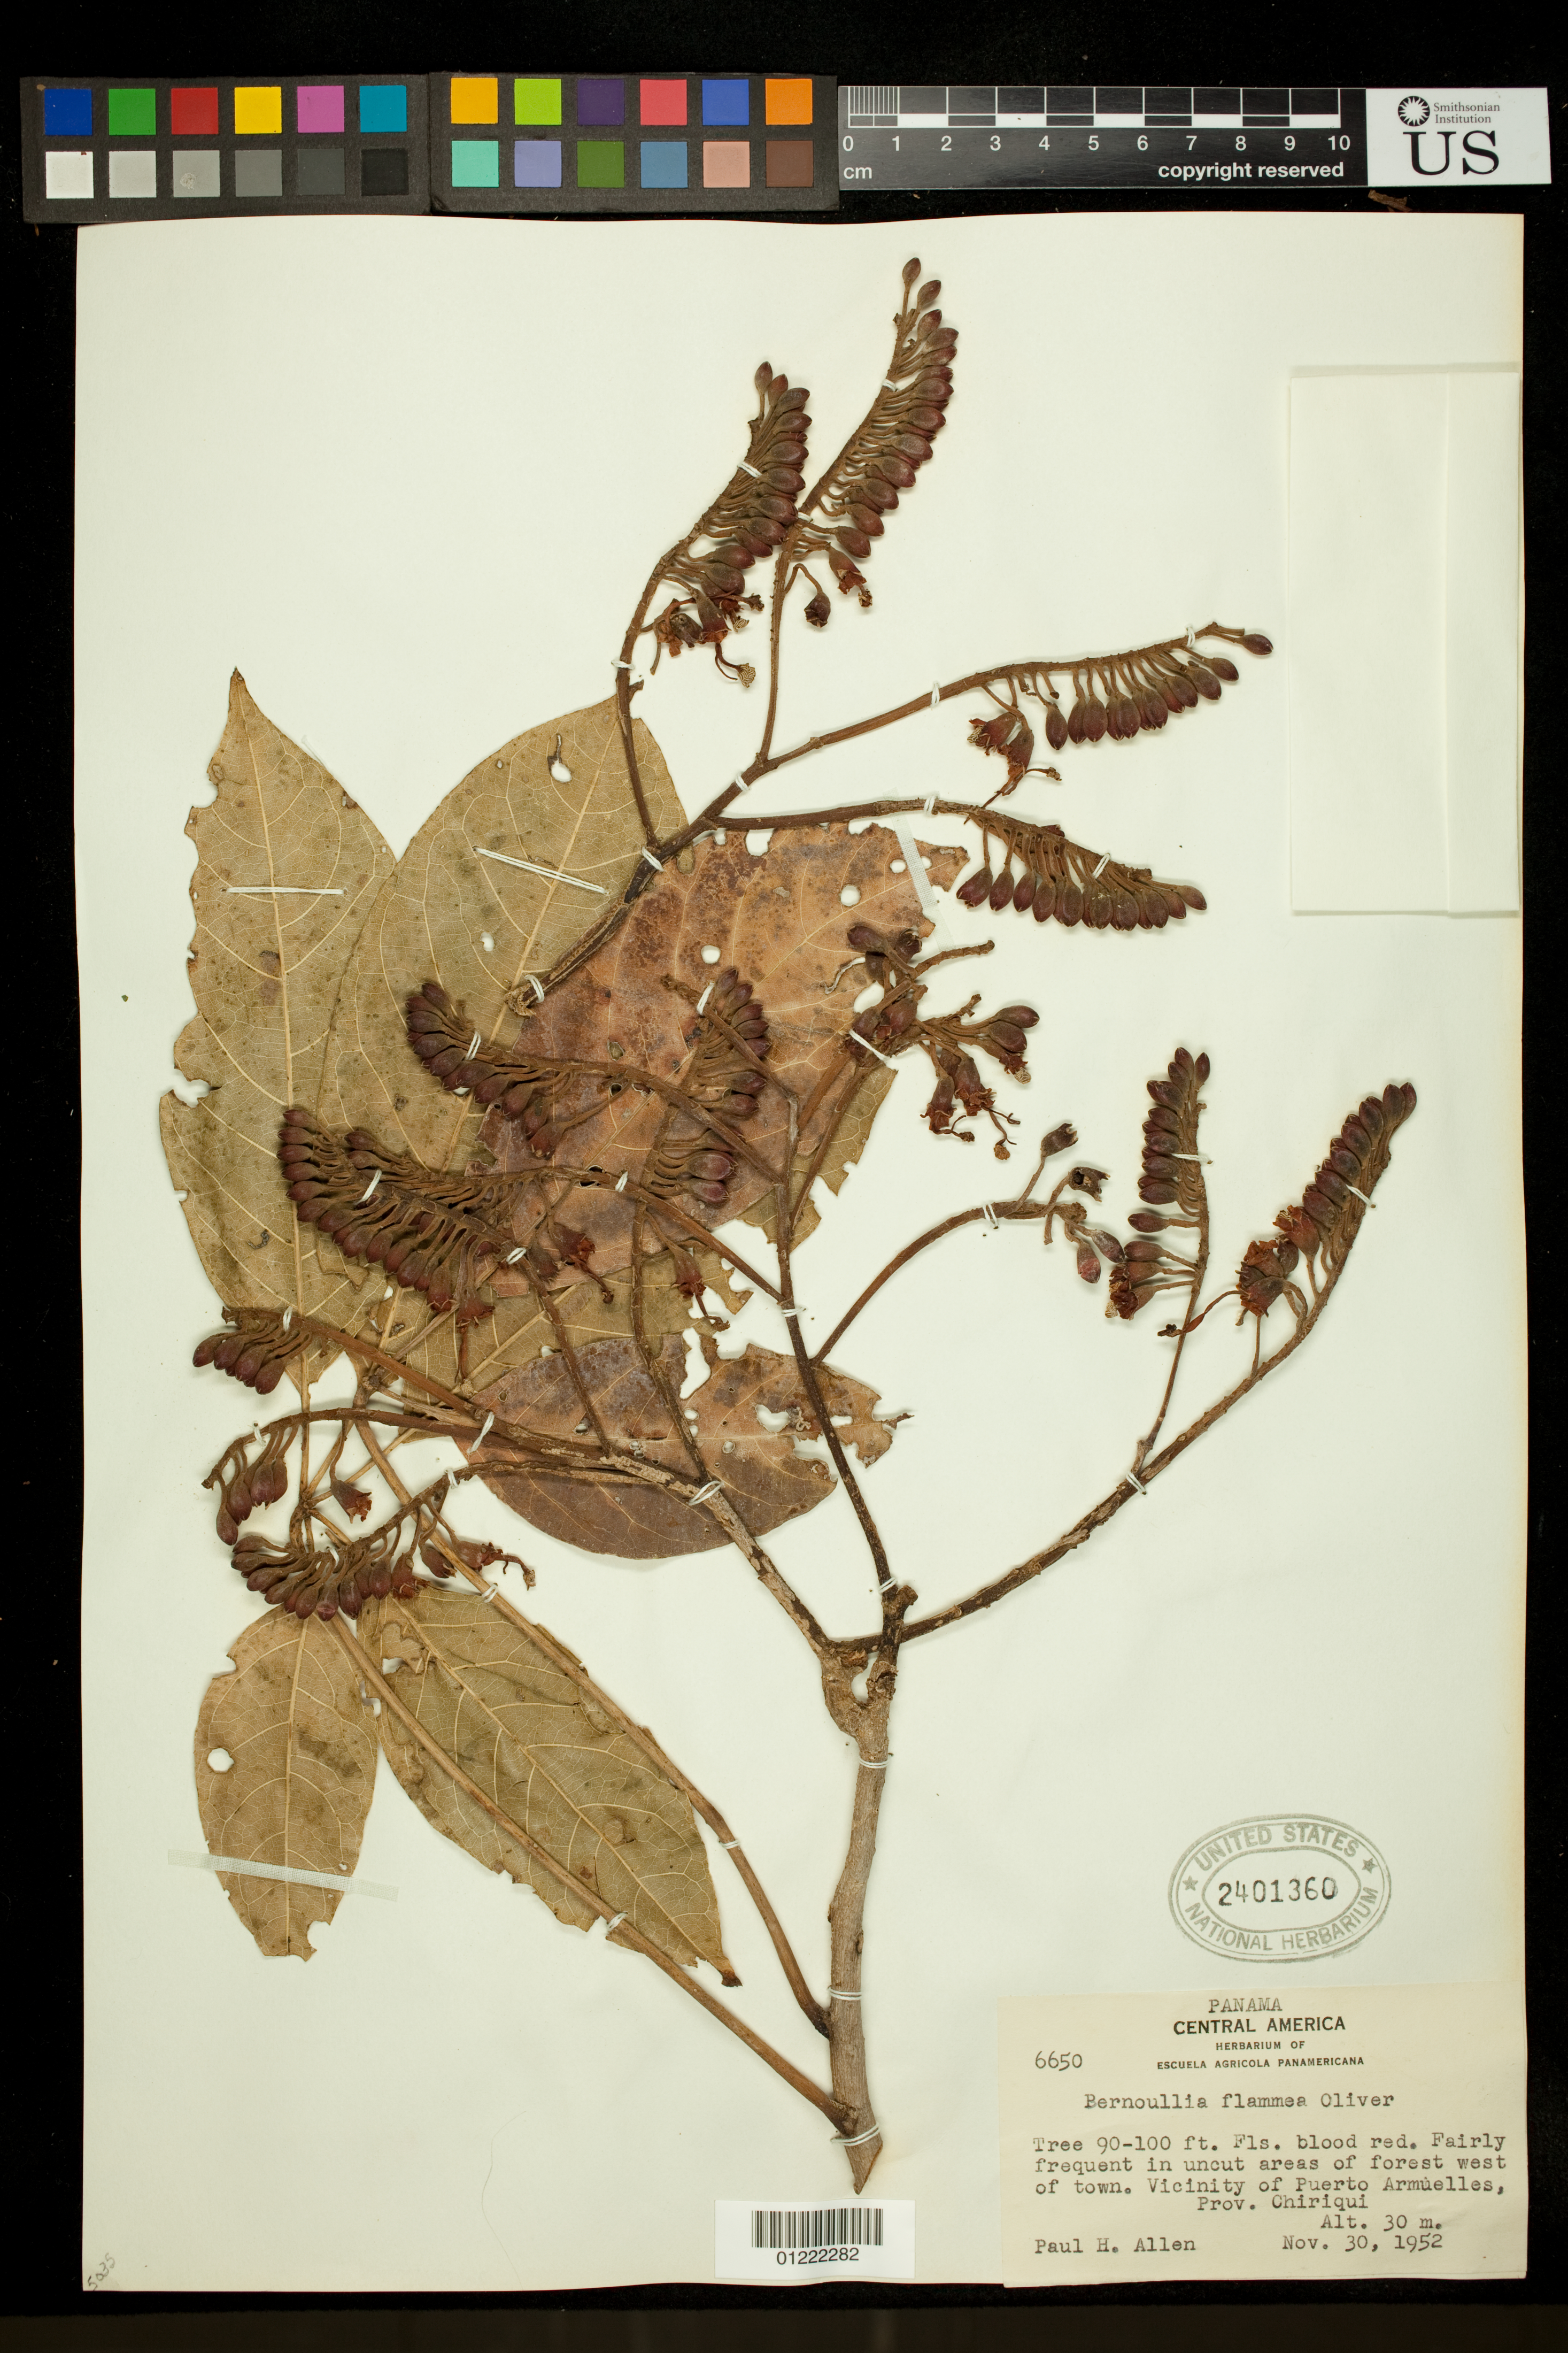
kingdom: Plantae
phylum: Tracheophyta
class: Magnoliopsida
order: Malvales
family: Malvaceae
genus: Bernoullia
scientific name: Bernoullia flammea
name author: Oliv.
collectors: P. H. Allen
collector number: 6650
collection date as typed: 11/30/1952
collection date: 1952-11-30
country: Panama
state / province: Chiriquí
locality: Vicinity of Puerto Armuelles, Prov. Chiriqui.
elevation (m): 30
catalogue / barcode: US 2401360